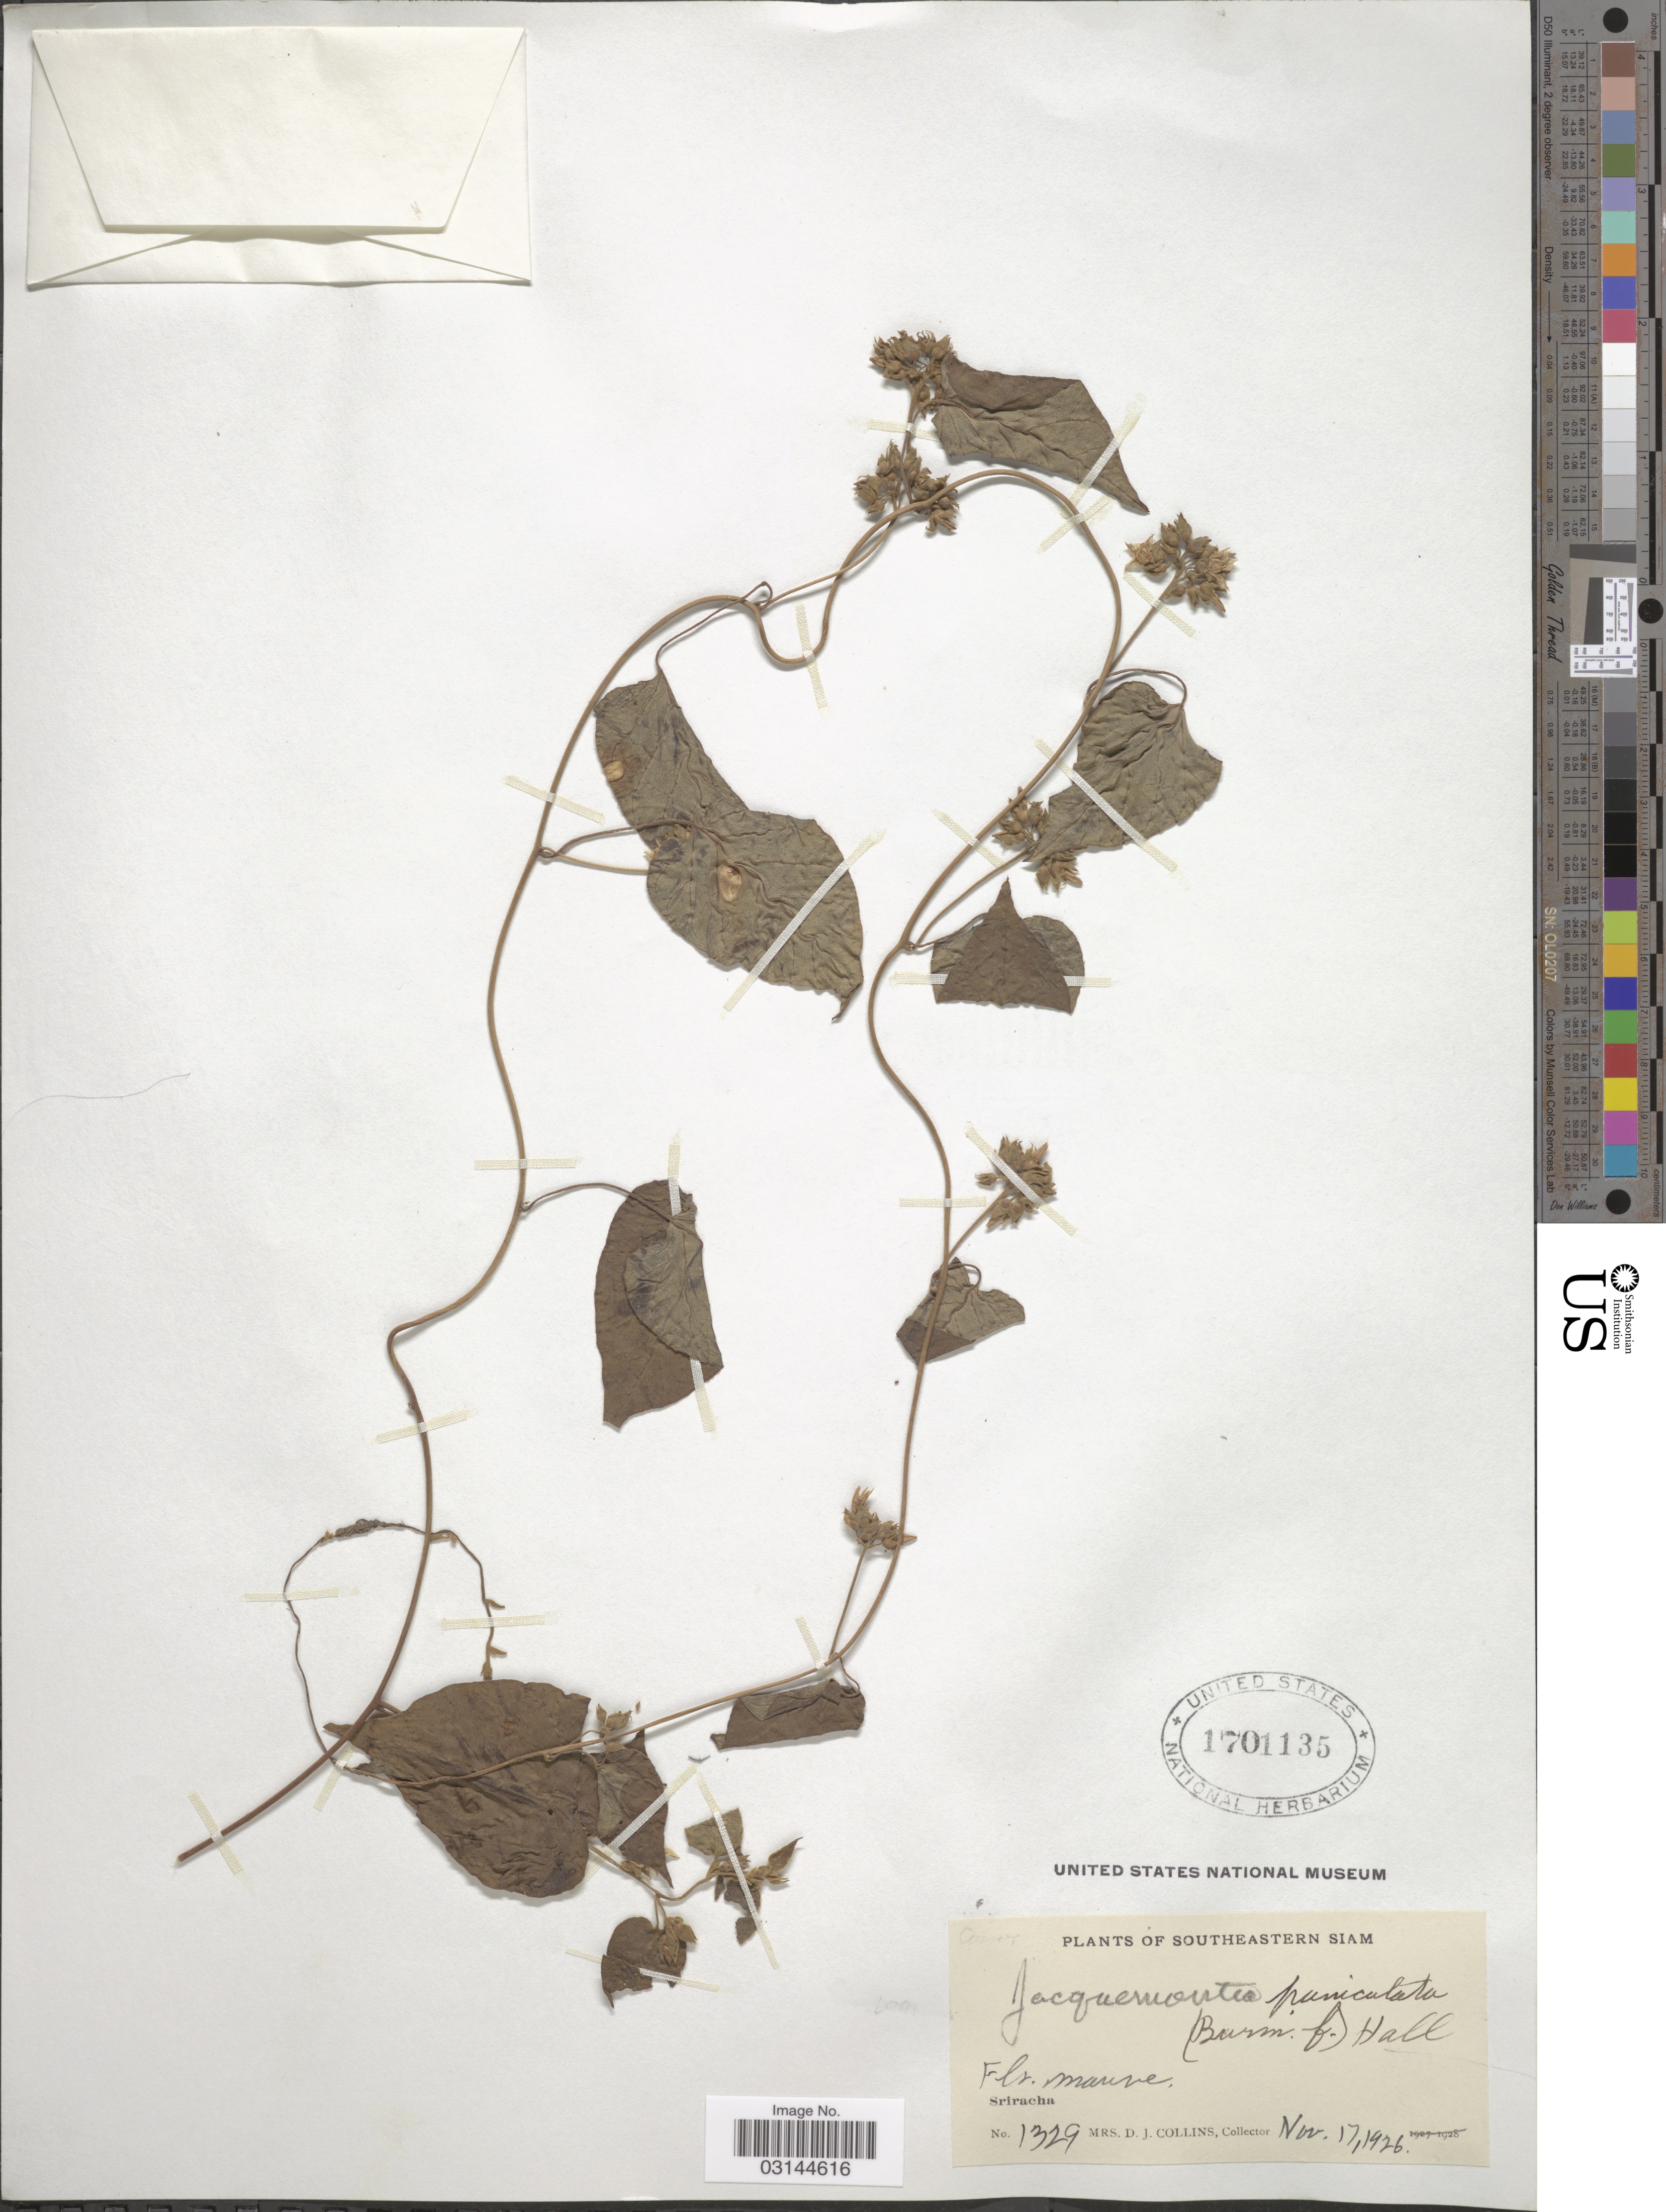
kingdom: Plantae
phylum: Tracheophyta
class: Magnoliopsida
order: Solanales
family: Convolvulaceae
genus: Jacquemontia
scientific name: Jacquemontia paniculata var. tomentosa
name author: (Warb.) Ooststr.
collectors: Mrs. D. J. Collins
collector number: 1329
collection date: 1926-11-17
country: Thailand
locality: Southeastern Siam. Sriracha.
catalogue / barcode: US 1701135